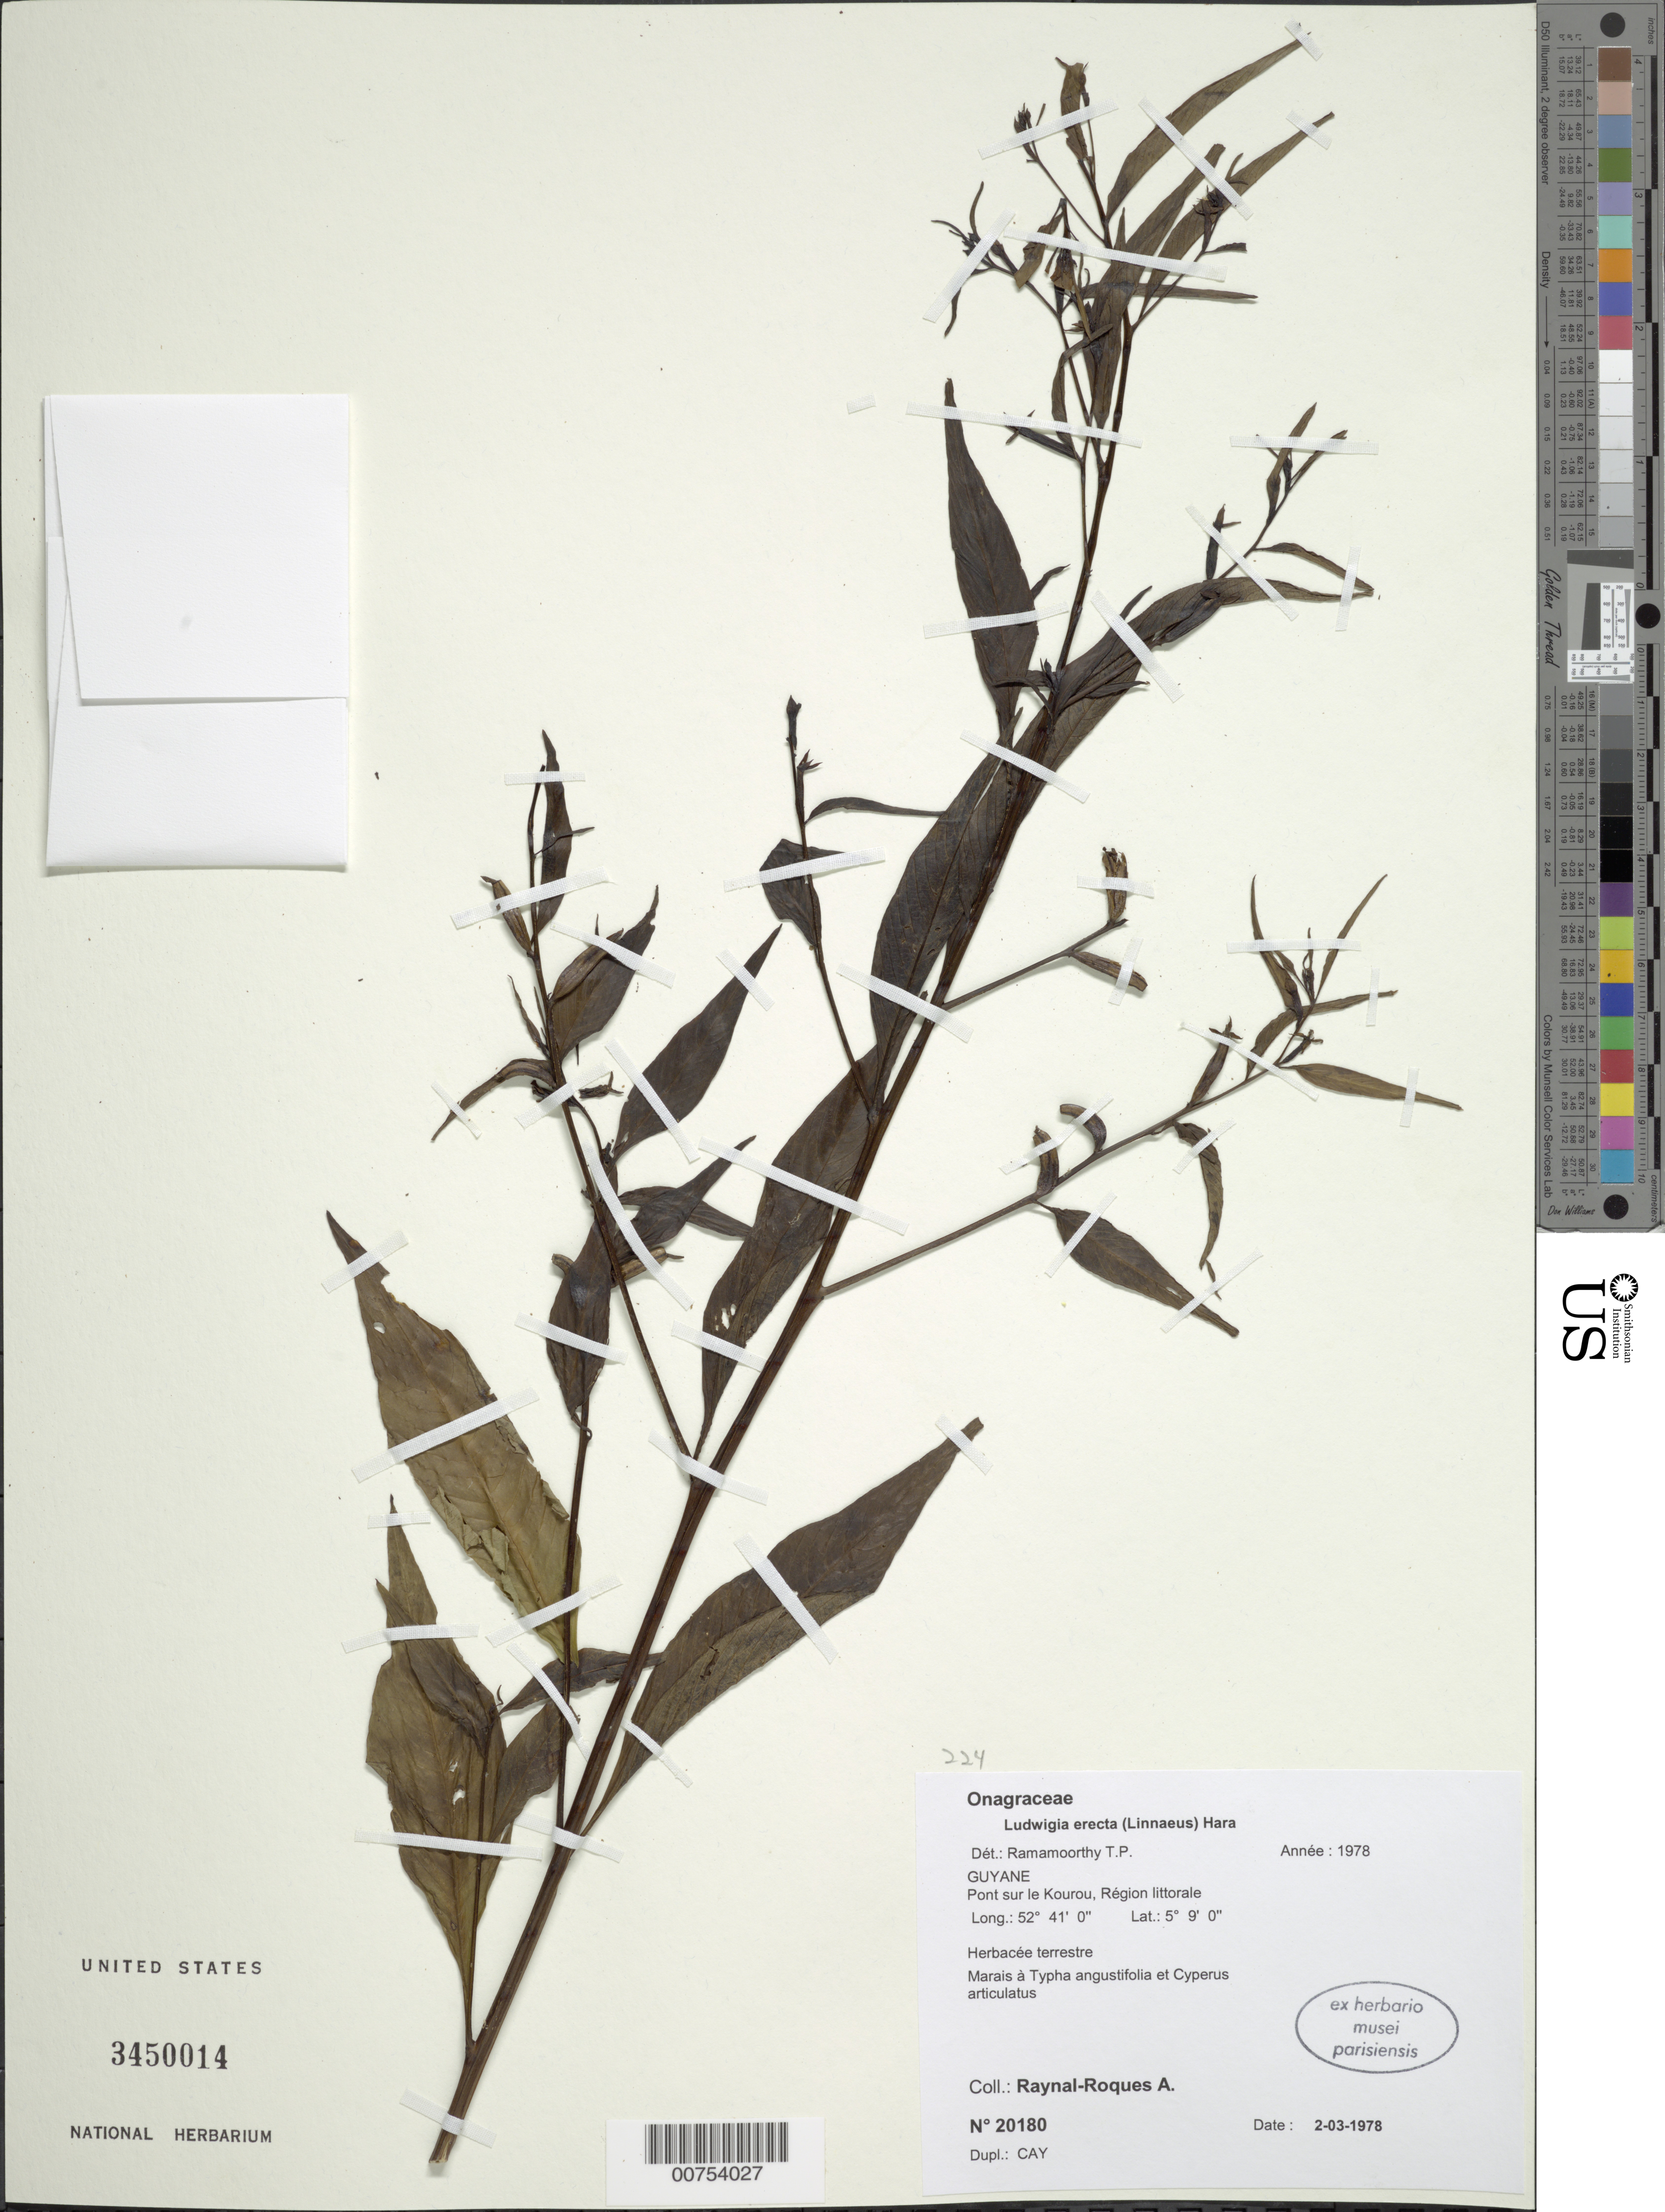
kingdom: Plantae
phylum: Tracheophyta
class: Magnoliopsida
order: Myrtales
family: Onagraceae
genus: Ludwigia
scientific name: Ludwigia erecta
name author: (L.) H. Hara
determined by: Ramamoorthy, T. P.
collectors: A. M. Raynal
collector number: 20180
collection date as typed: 2-Mar-78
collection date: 1978-03-02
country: French Guiana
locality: Pont sur le Kourou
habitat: Marsh, with Typha angustifolia and Cyperus articulatus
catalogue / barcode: US 3450014